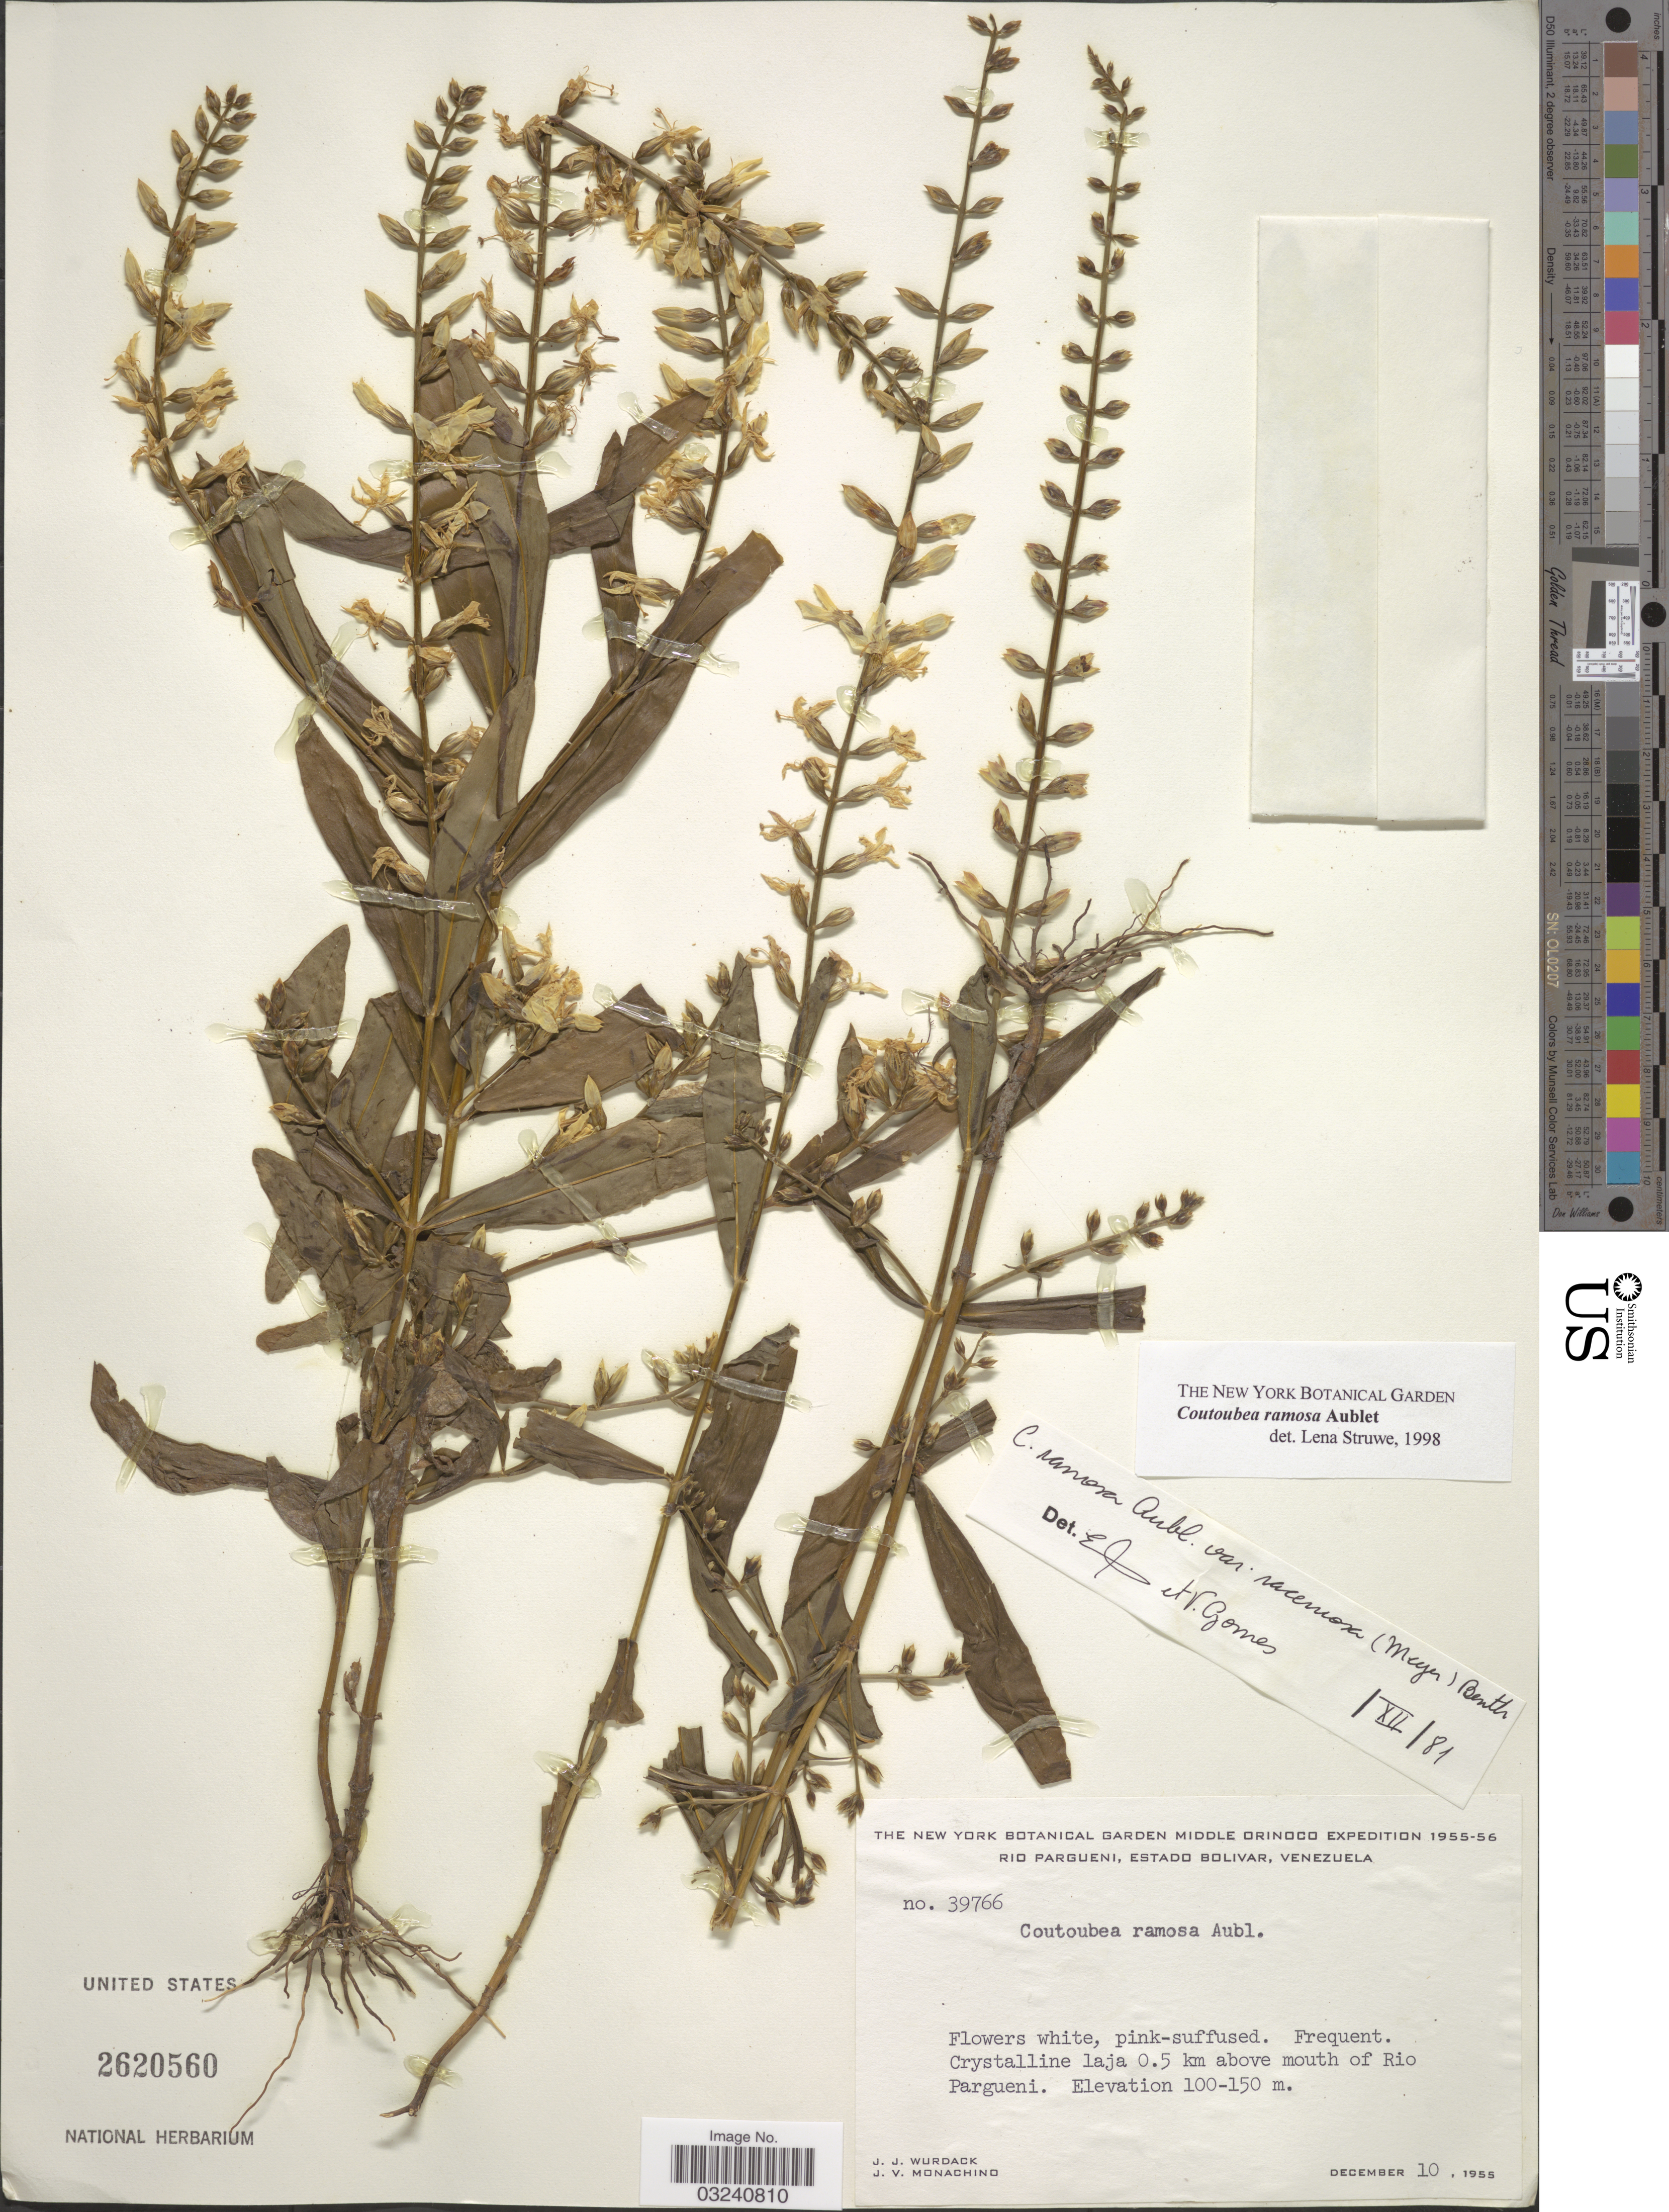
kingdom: Plantae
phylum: Tracheophyta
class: Magnoliopsida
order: Gentianales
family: Gentianaceae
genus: Coutoubea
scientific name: Coutoubea ramosa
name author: Aubl.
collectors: J. J. Wurdack & J. V. Monachino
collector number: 39766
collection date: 1955-12-10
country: Venezuela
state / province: Bolivar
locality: Rio Pargueni. Crystalline laja 0.5 km above mouth of Rio Pargueni.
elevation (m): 100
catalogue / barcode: US 2620560